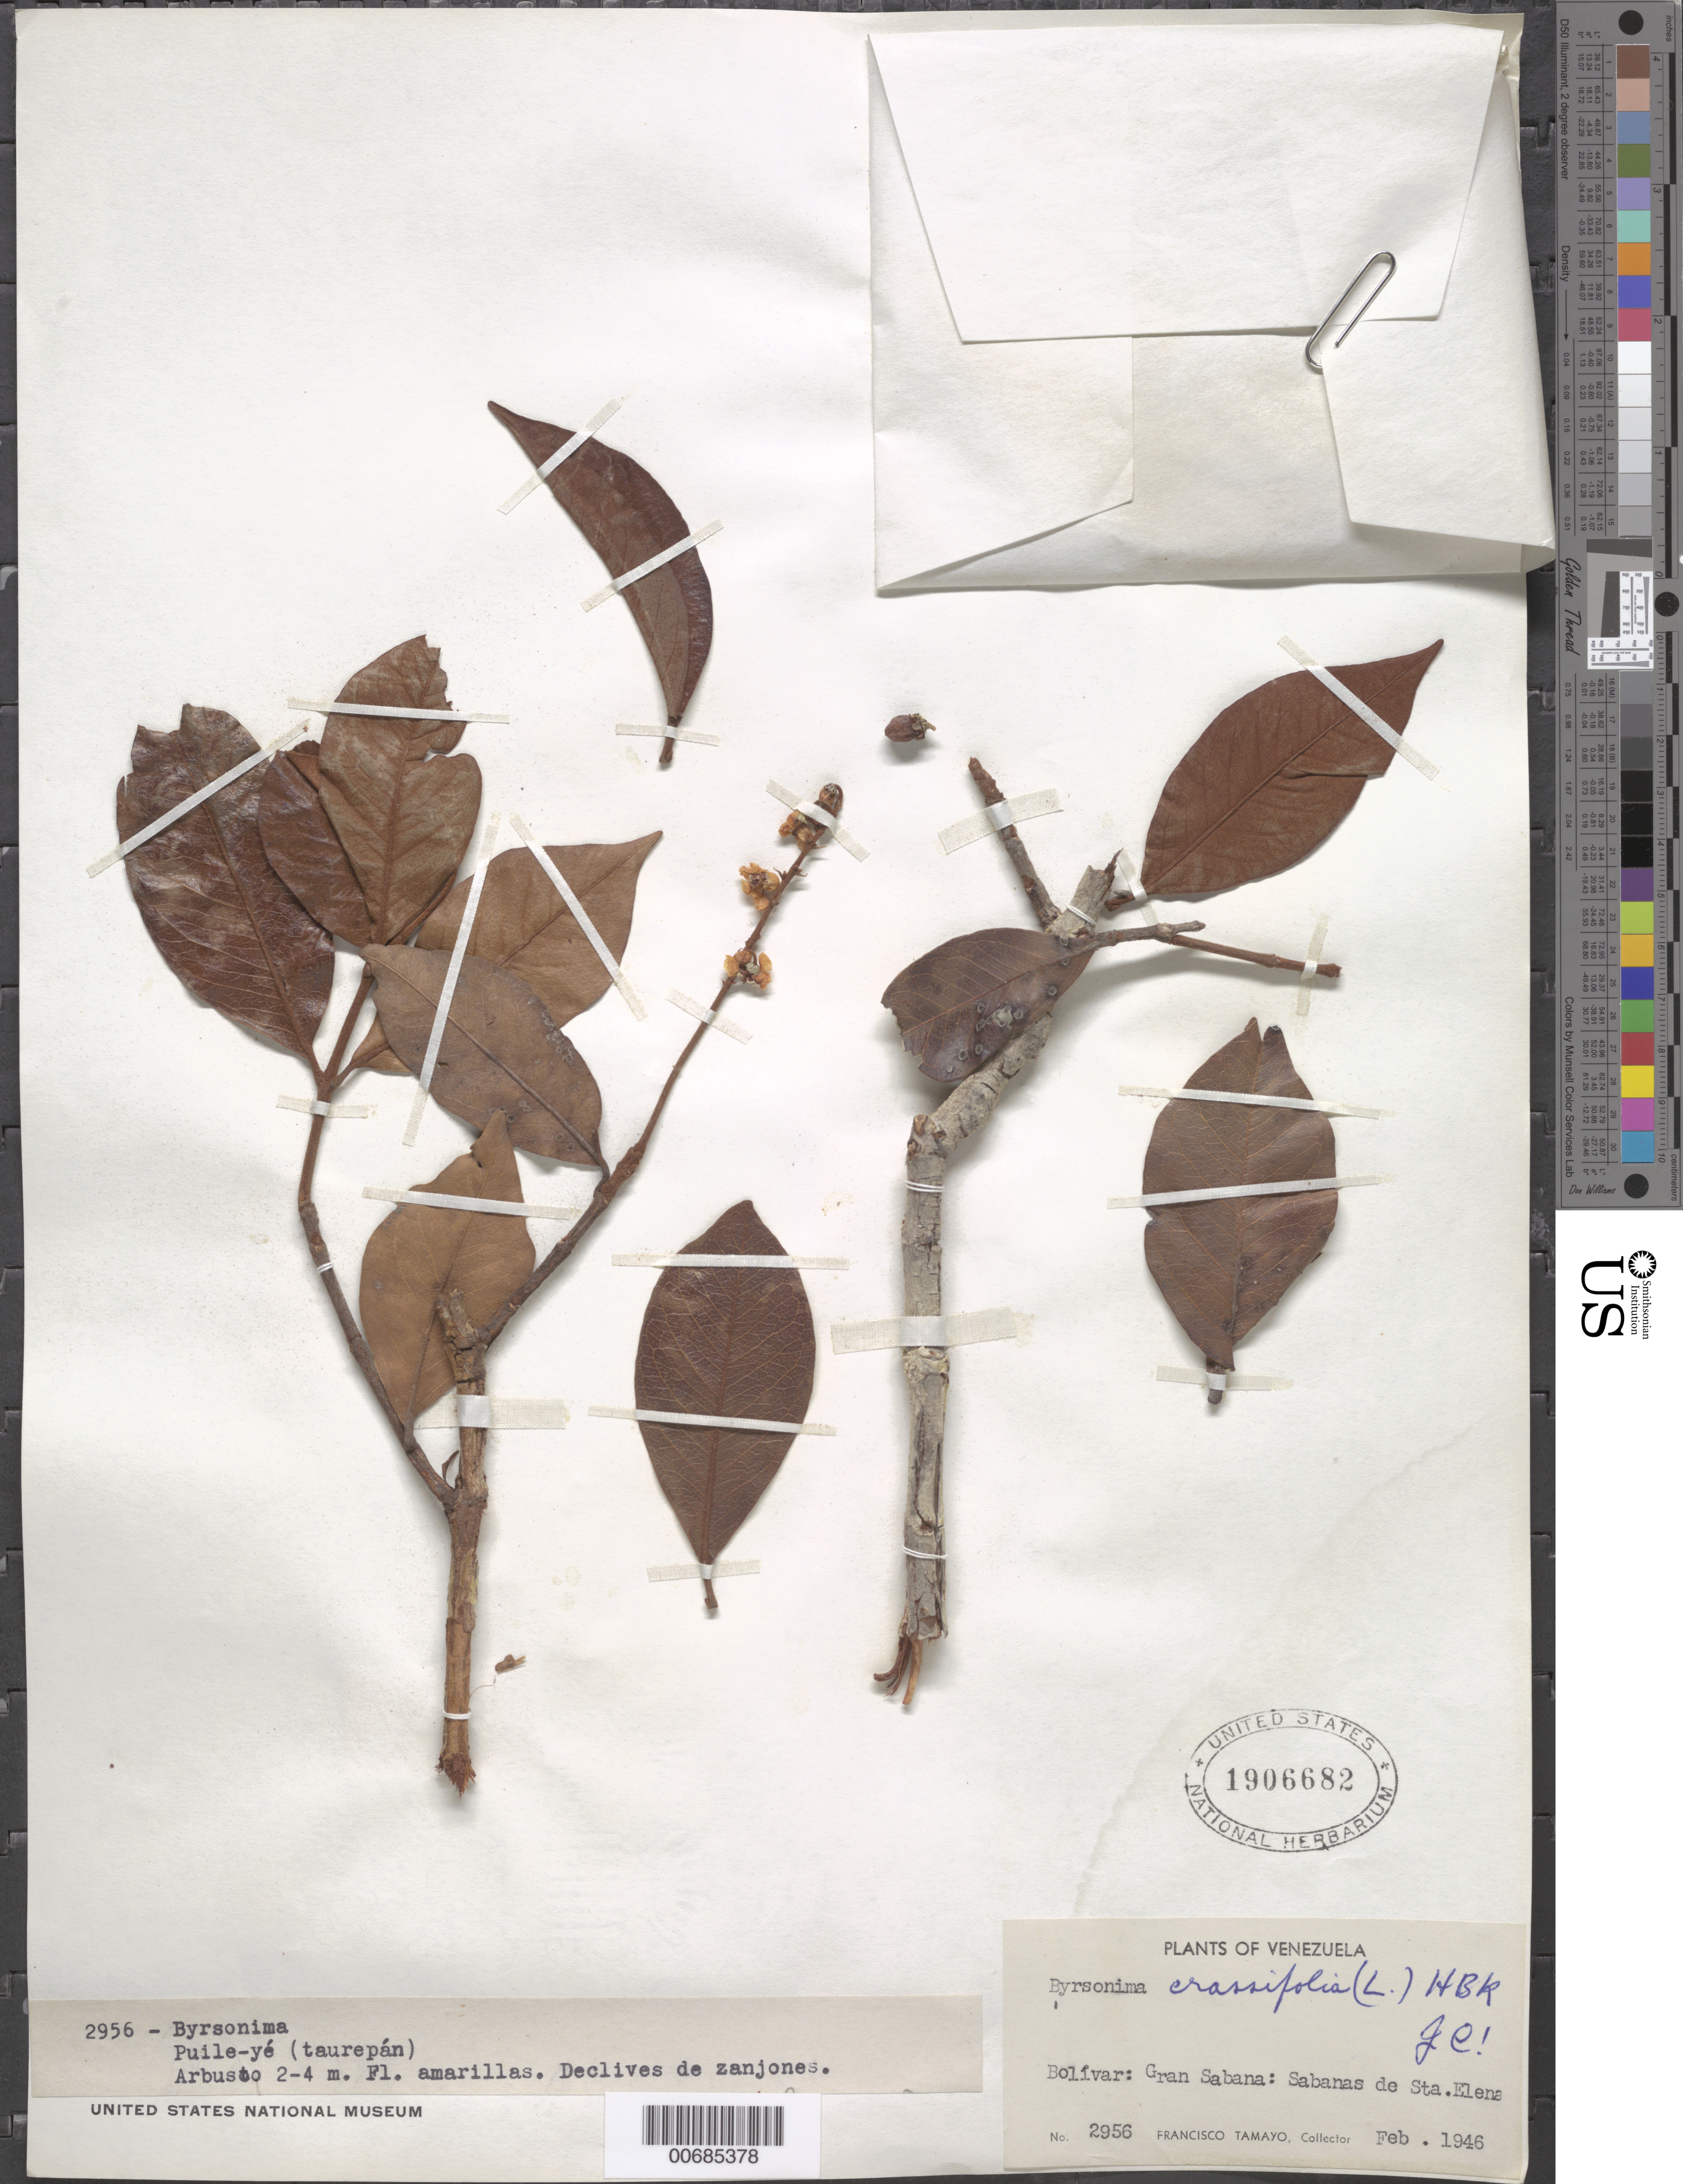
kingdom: Plantae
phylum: Tracheophyta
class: Magnoliopsida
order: Malpighiales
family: Malpighiaceae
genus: Byrsonima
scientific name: Byrsonima crassifolia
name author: (L.) Kunth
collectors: F. Tamayo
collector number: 2956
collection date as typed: Feb-46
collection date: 1946-02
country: Venezuela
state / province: Bolívar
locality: Gran Sabana, Sta. Elena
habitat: Declives de zanjones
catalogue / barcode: US 1906682